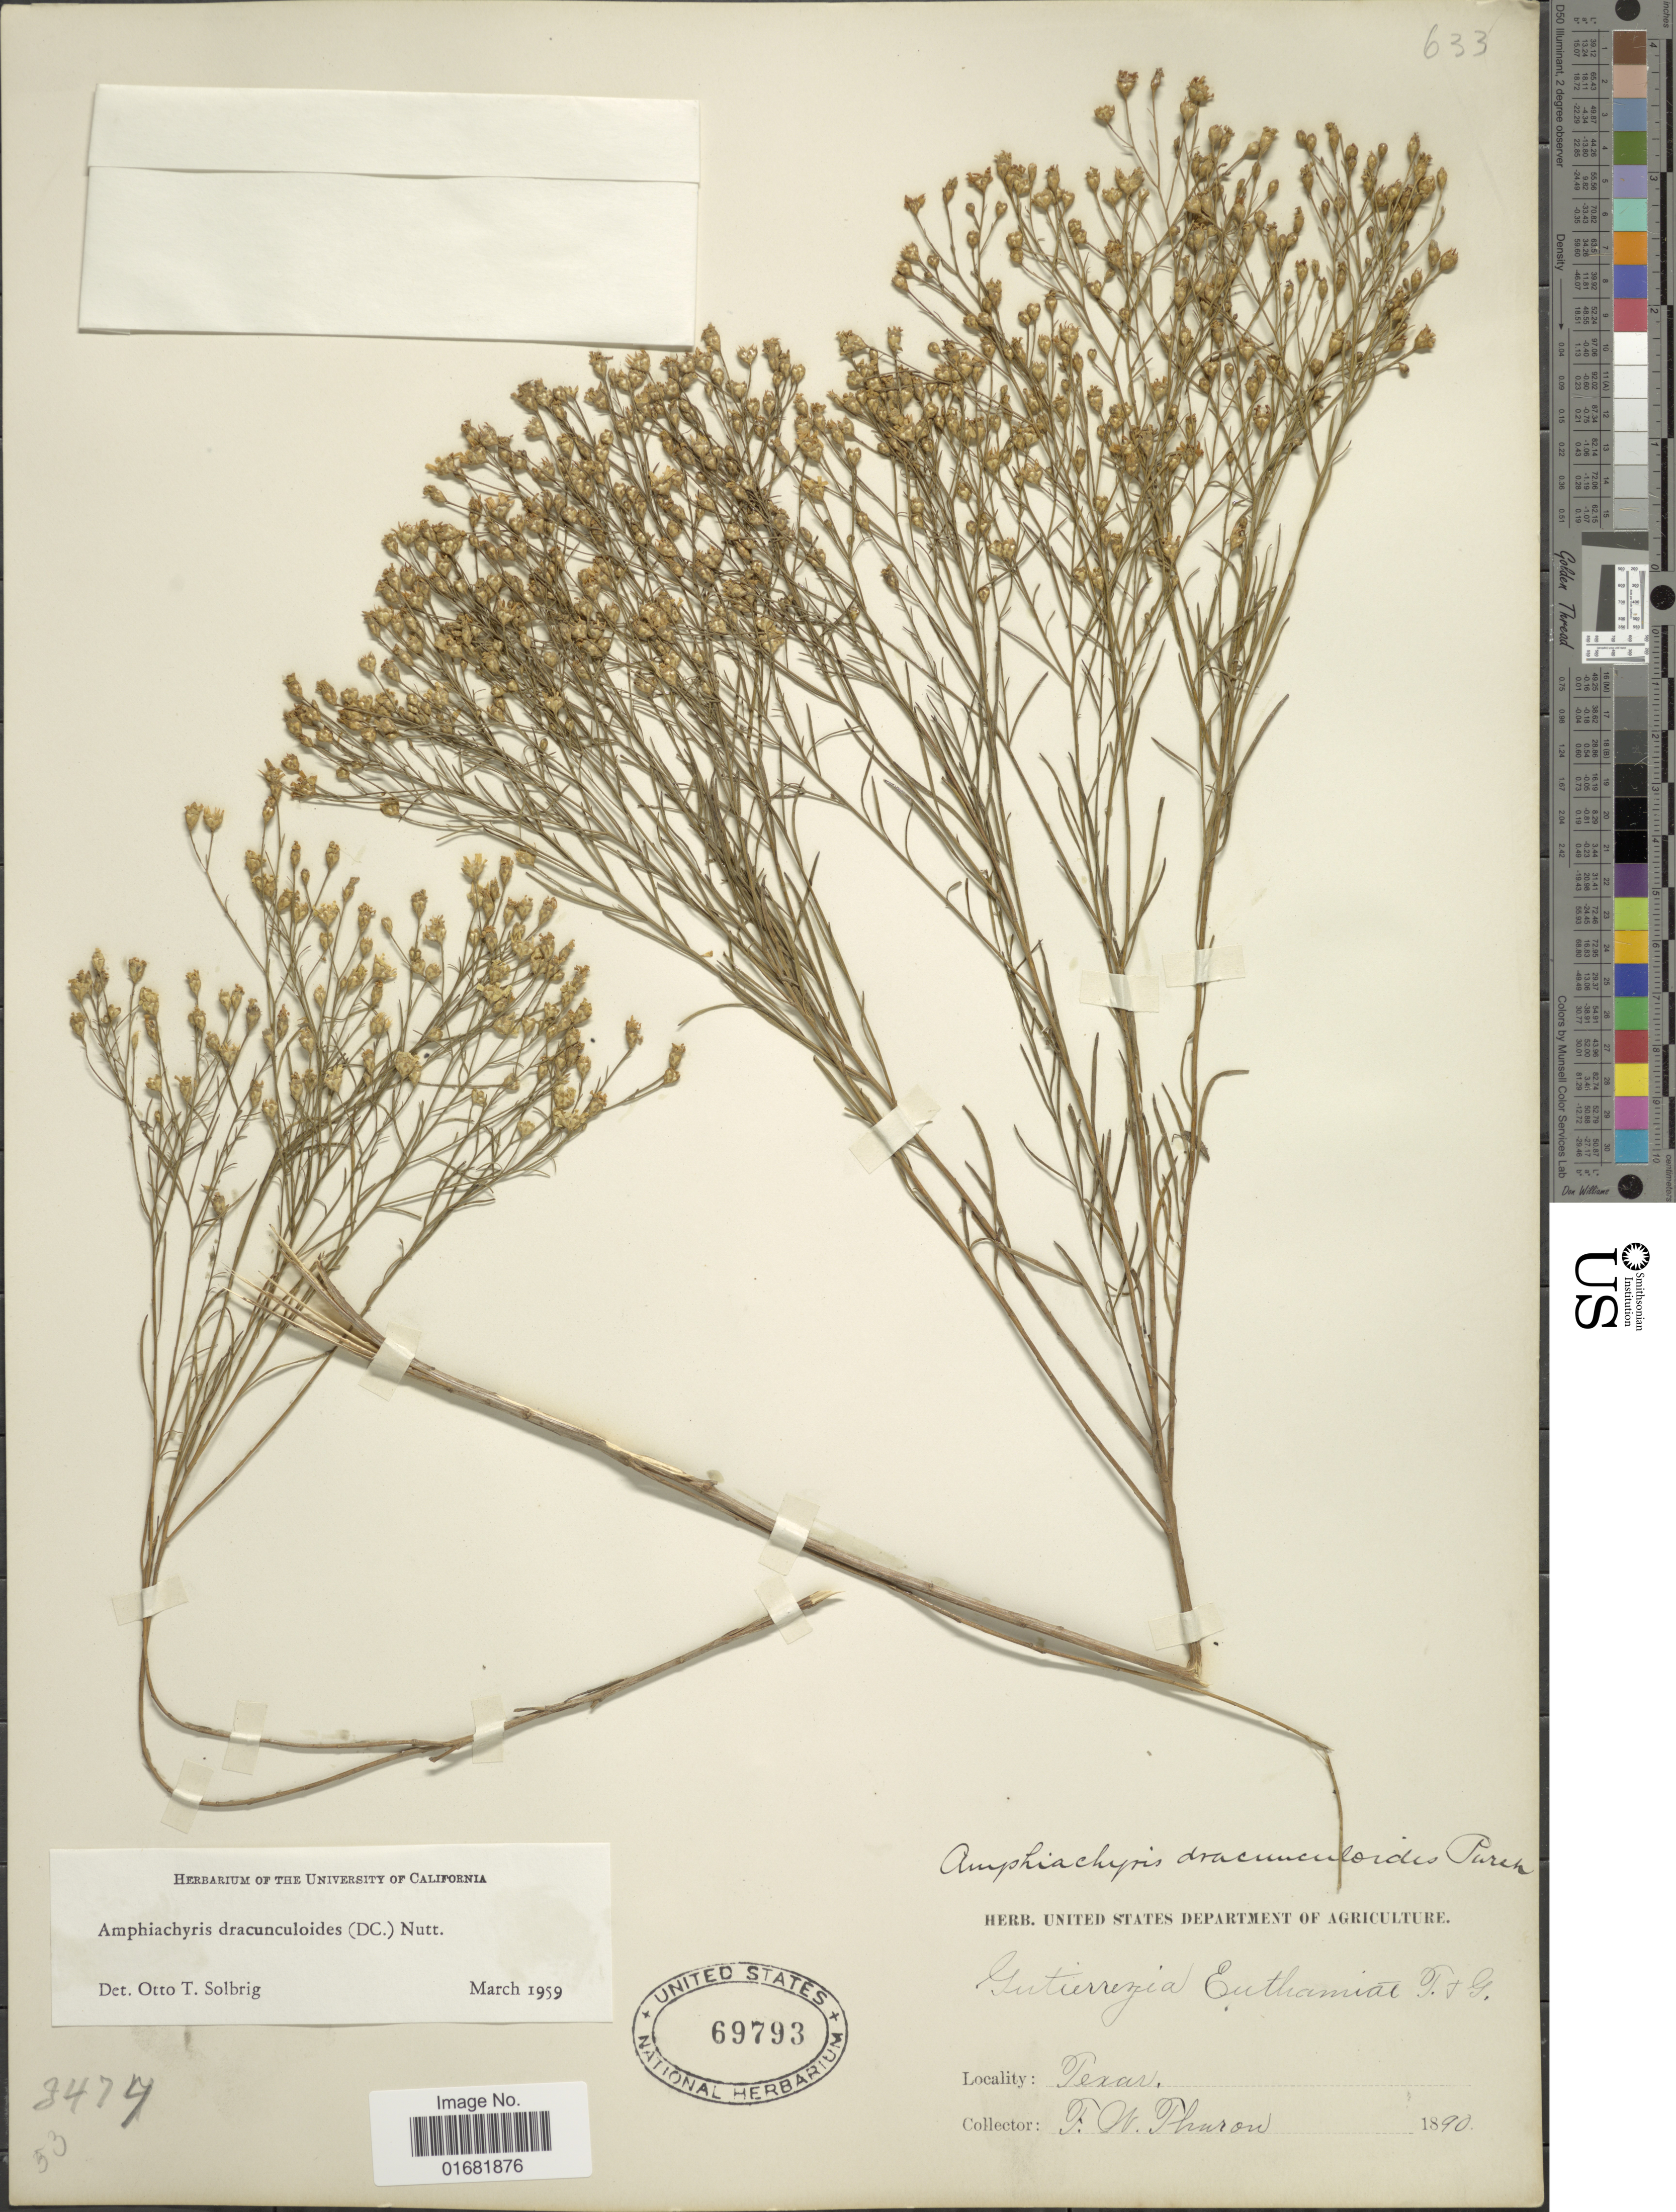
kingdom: Plantae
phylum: Tracheophyta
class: Magnoliopsida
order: Asterales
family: Asteraceae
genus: Amphiachyris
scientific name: Amphiachyris dracunculoides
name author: (DC.) Nutt.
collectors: F. W. Thurow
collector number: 3474?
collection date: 1890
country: United States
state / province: Texas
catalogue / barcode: US 69793